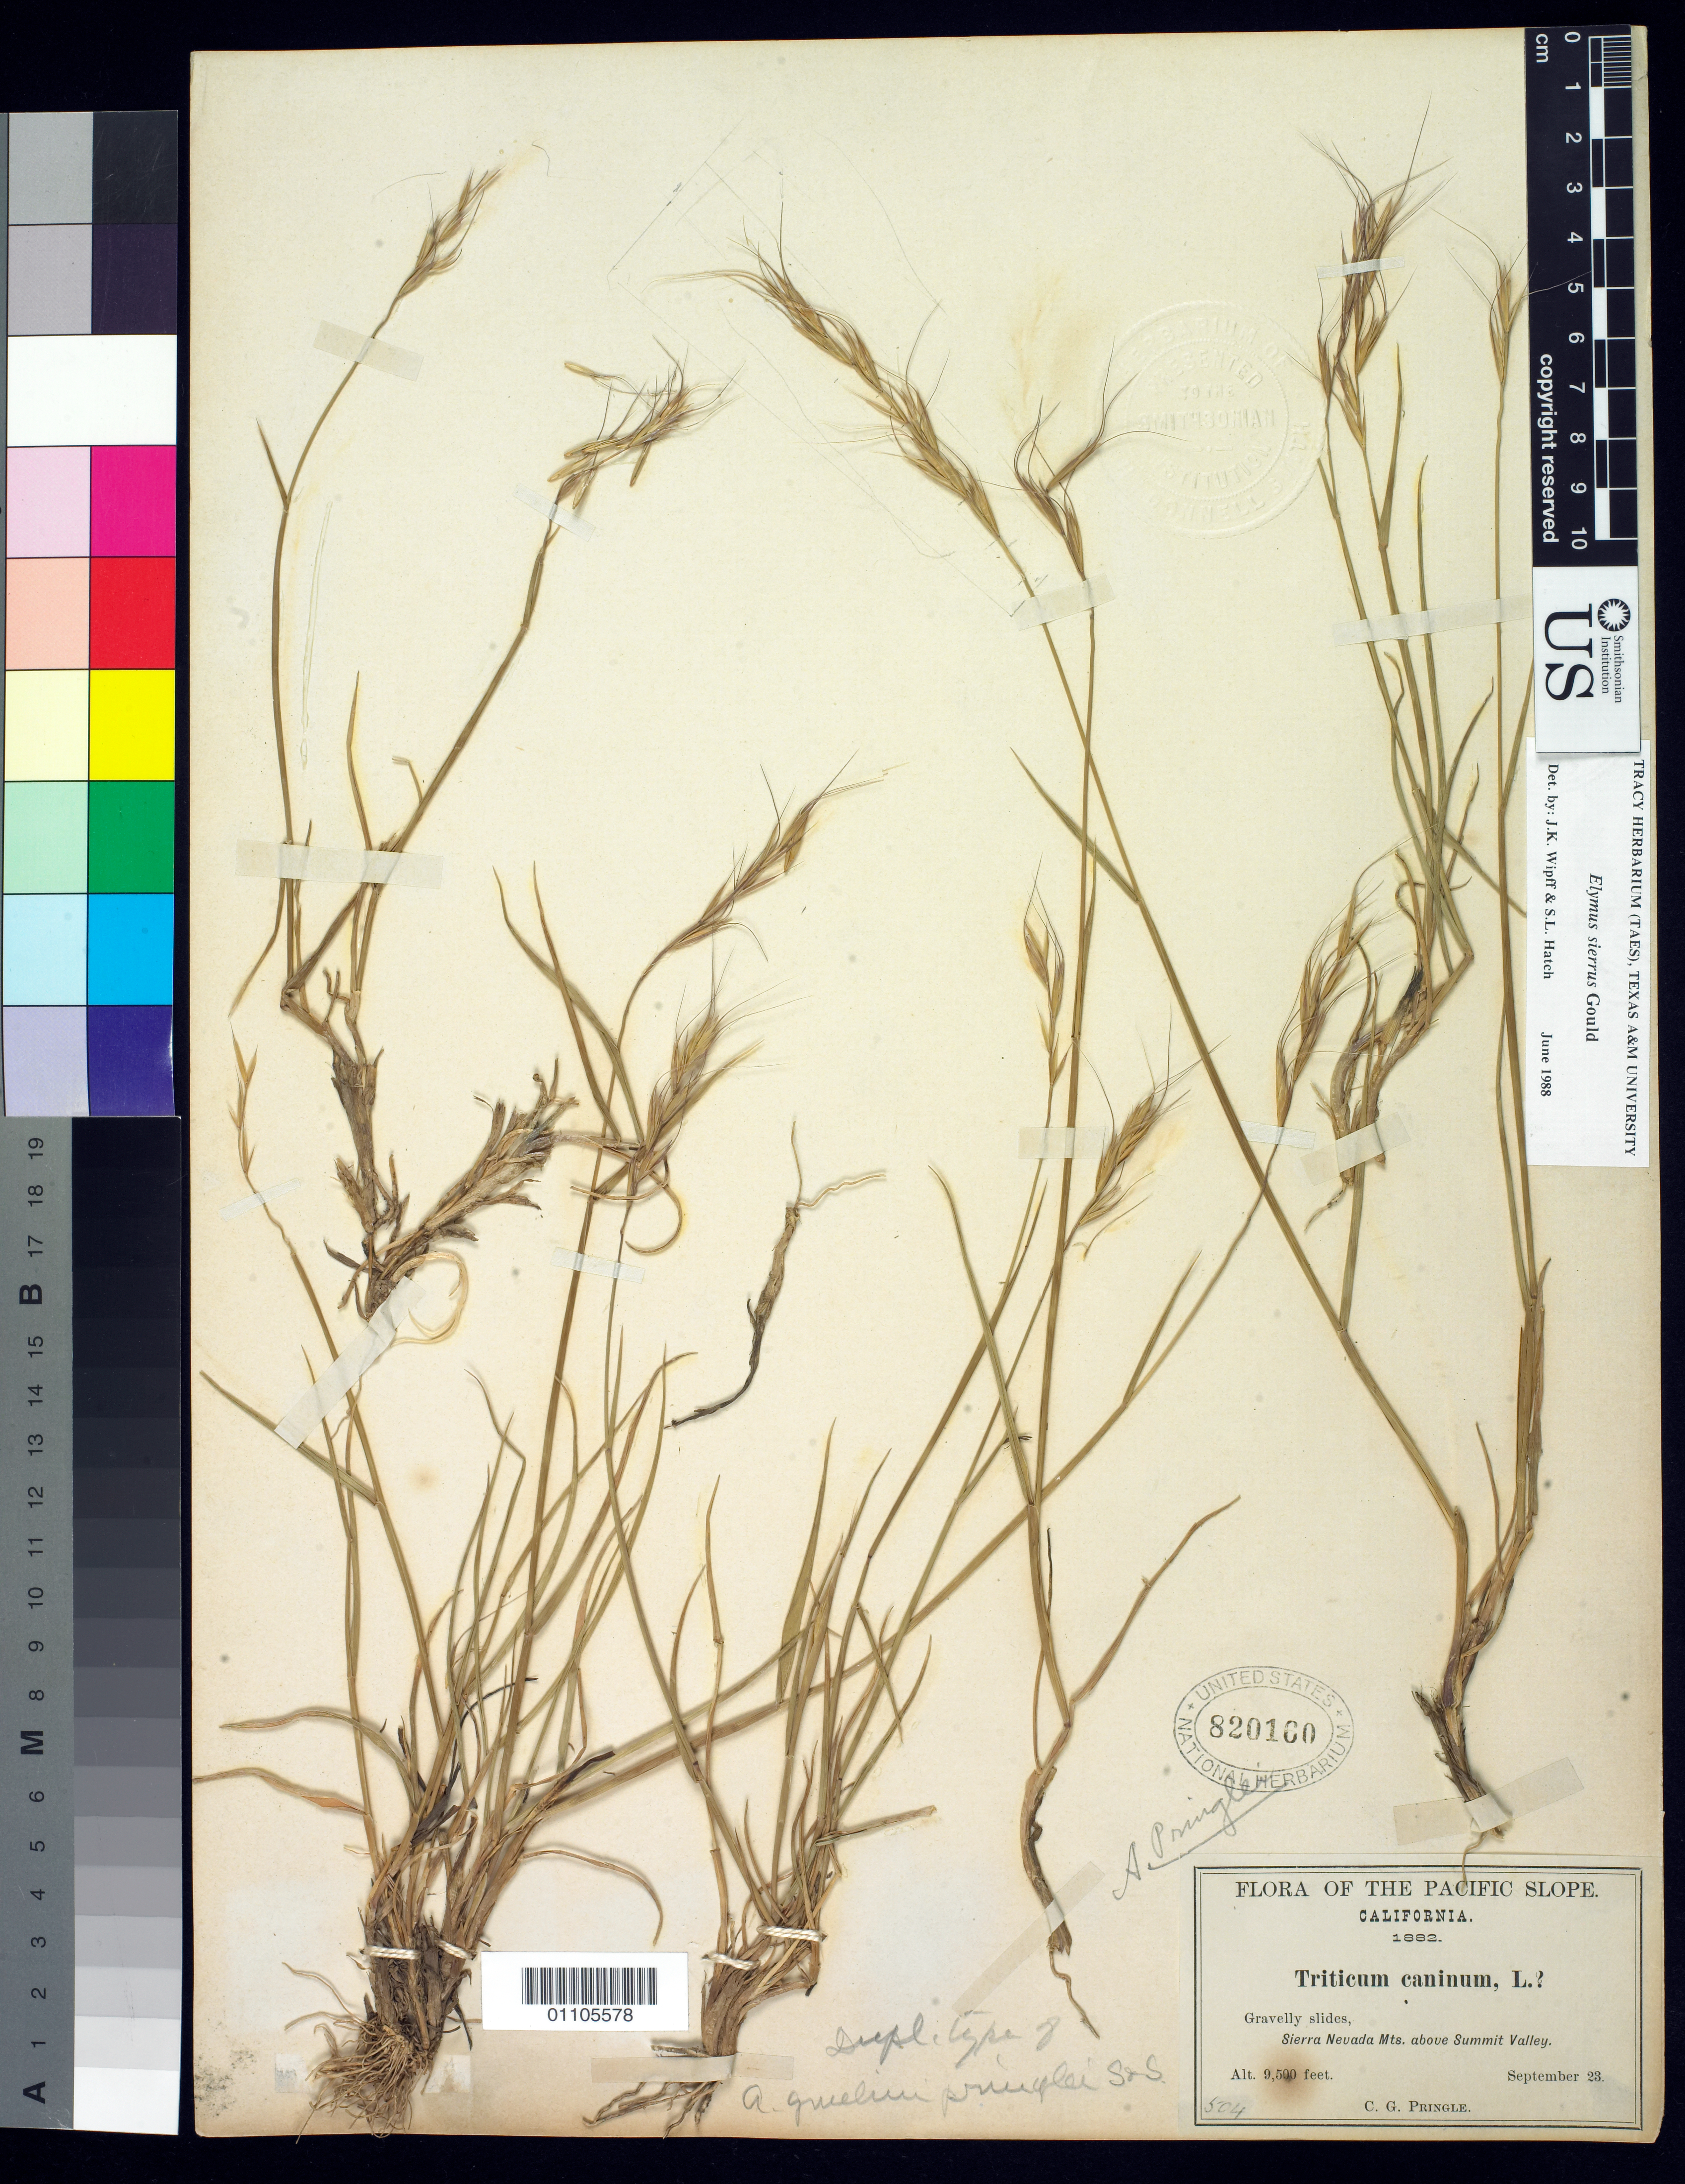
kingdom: Plantae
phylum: Tracheophyta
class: Liliopsida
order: Poales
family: Poaceae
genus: Agropyron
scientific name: Agropyron gmelinii var. pringlei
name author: Scribn. & J.G. Sm.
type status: Isosyntype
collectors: C. G. Pringle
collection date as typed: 23 Sep 1882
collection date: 1882-09-23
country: United States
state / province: California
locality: Sierra Nevada Mts. above Summit Valley.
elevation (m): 2896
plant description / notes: This is also a syntype of Agropyron scribneri Vasey. [Another syntype of A. scribneri is filed under that name in the grass types herbarium.]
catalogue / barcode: US 810160